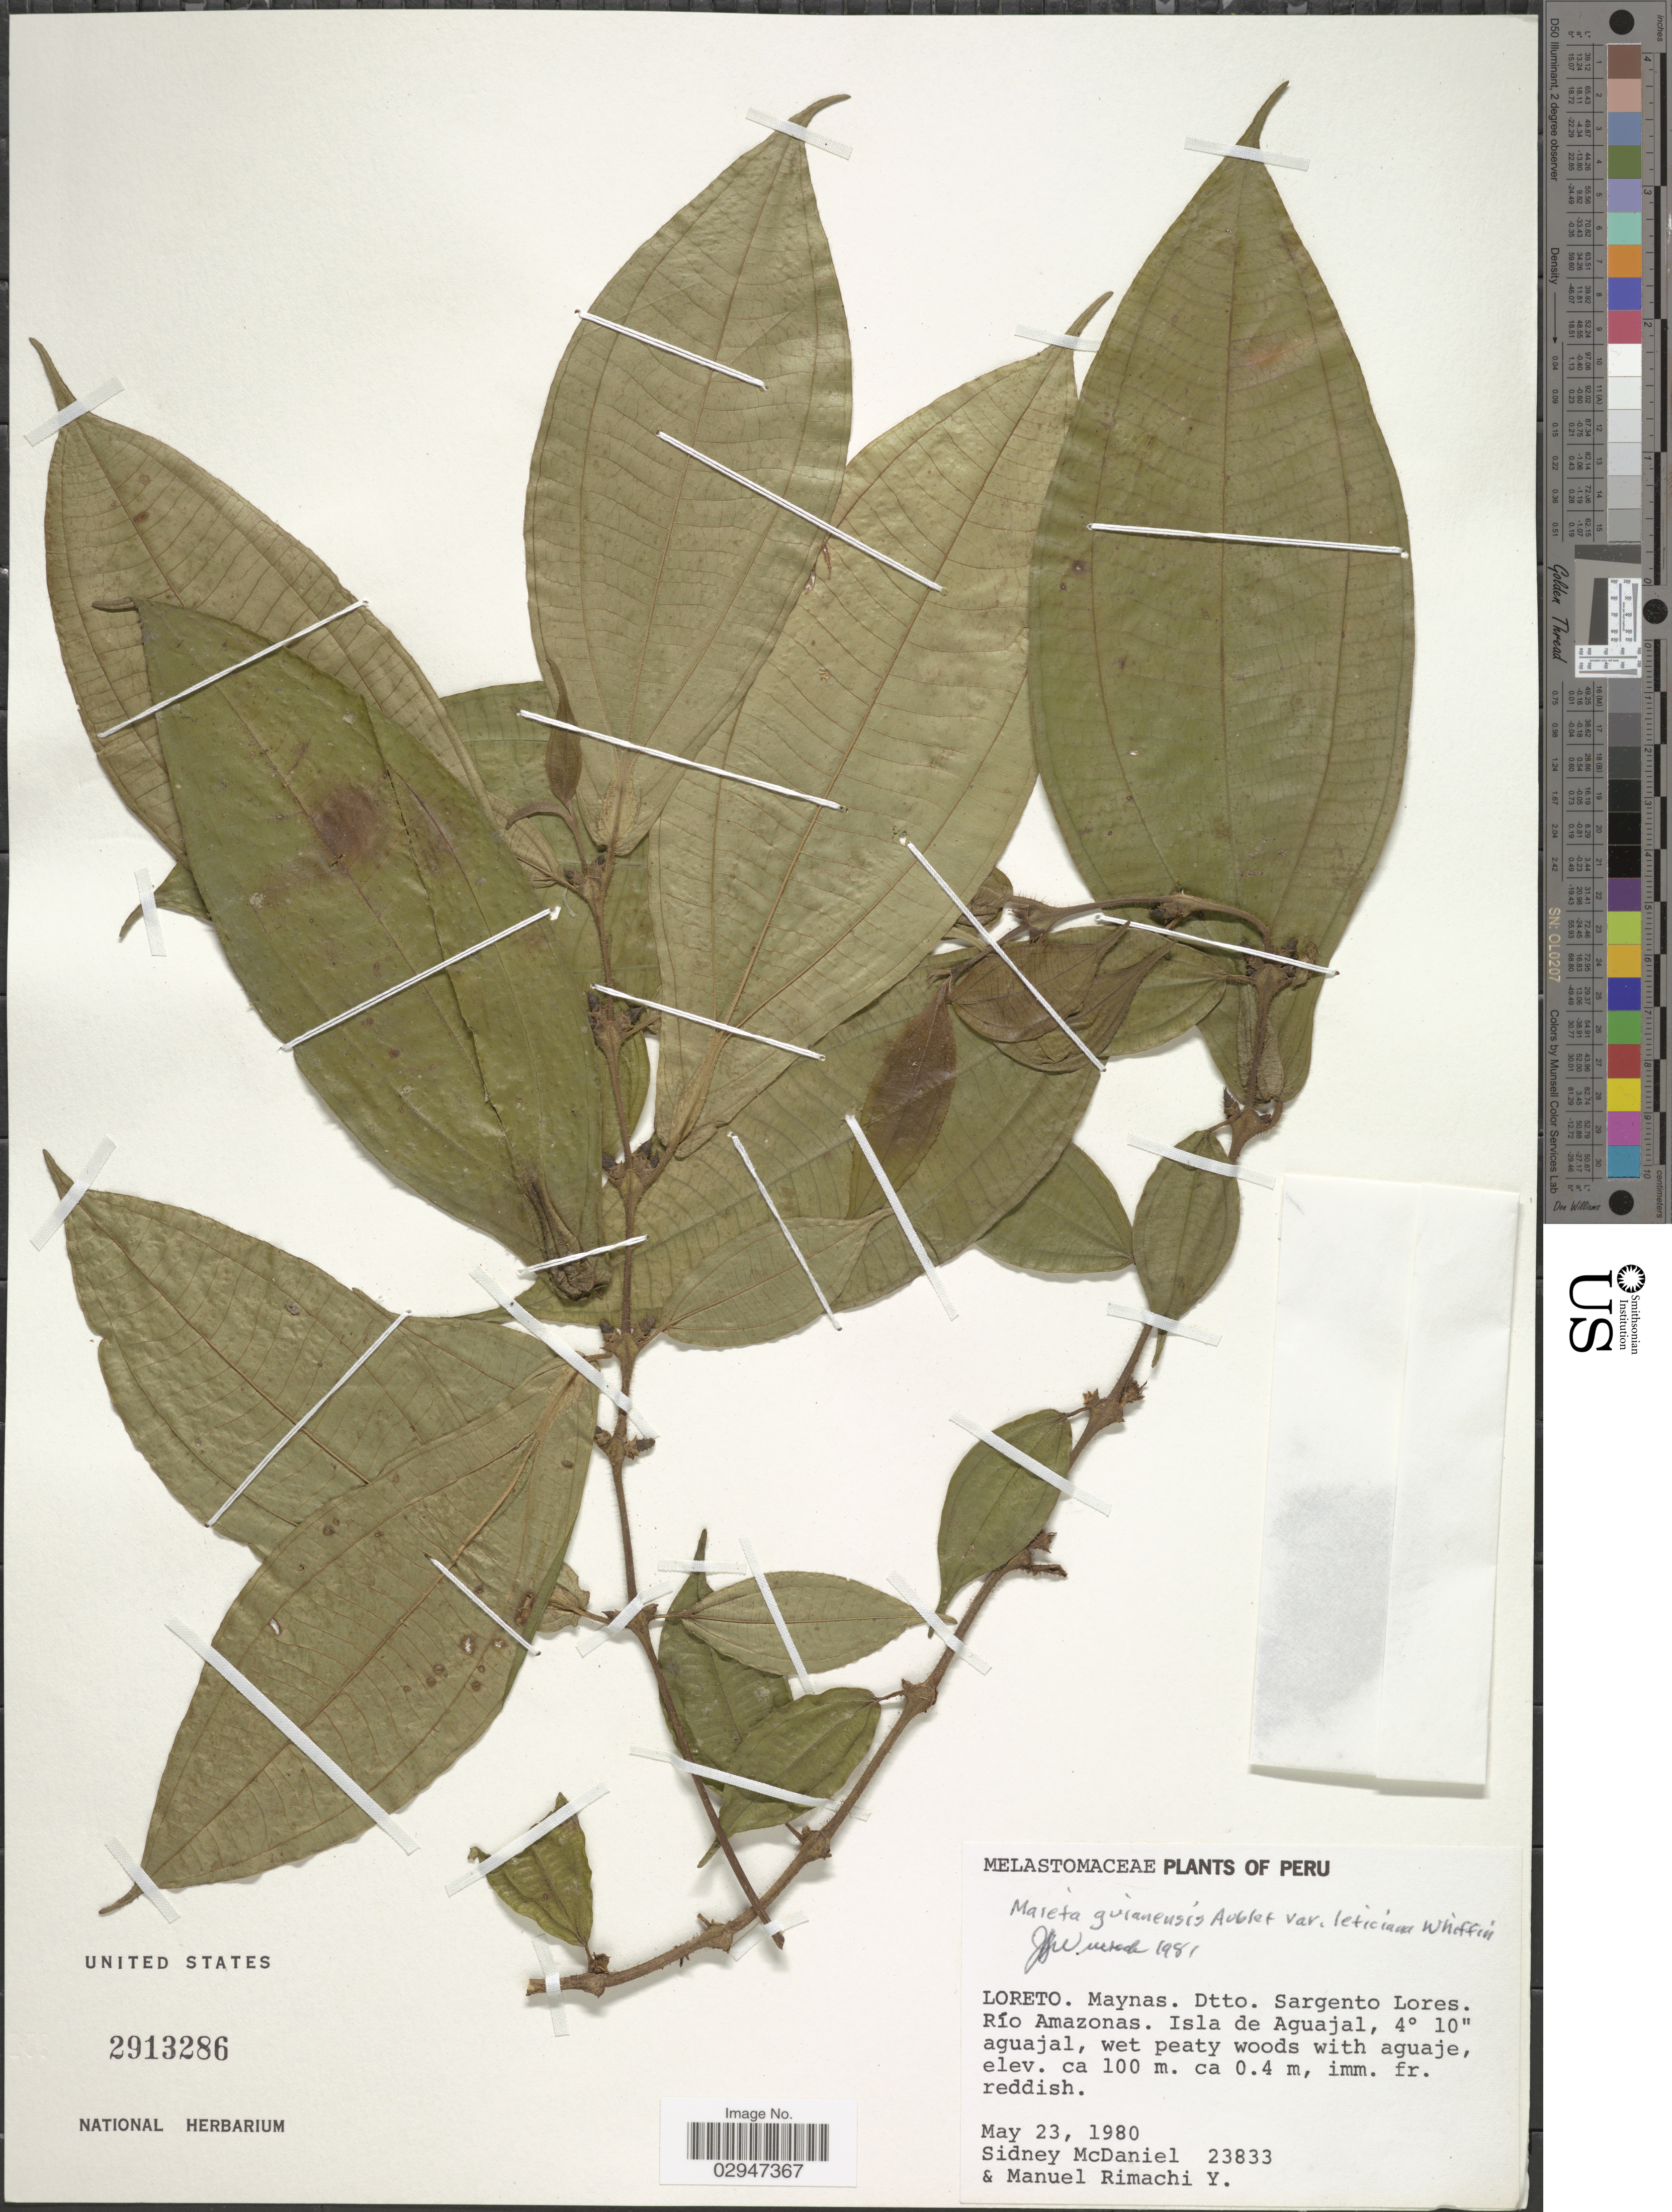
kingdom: Plantae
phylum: Tracheophyta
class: Magnoliopsida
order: Myrtales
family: Melastomataceae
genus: Maieta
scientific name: Maieta guianensis var. leticiana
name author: Whiffin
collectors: S. McDaniel & M. Rimachi Y.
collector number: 23833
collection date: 1980-05-23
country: Peru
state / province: Loreto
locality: Loreto. Maynas. Dtto. Sargento Lores. Río Amazonas. Isla de Aguajal.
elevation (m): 100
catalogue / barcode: US 2913286